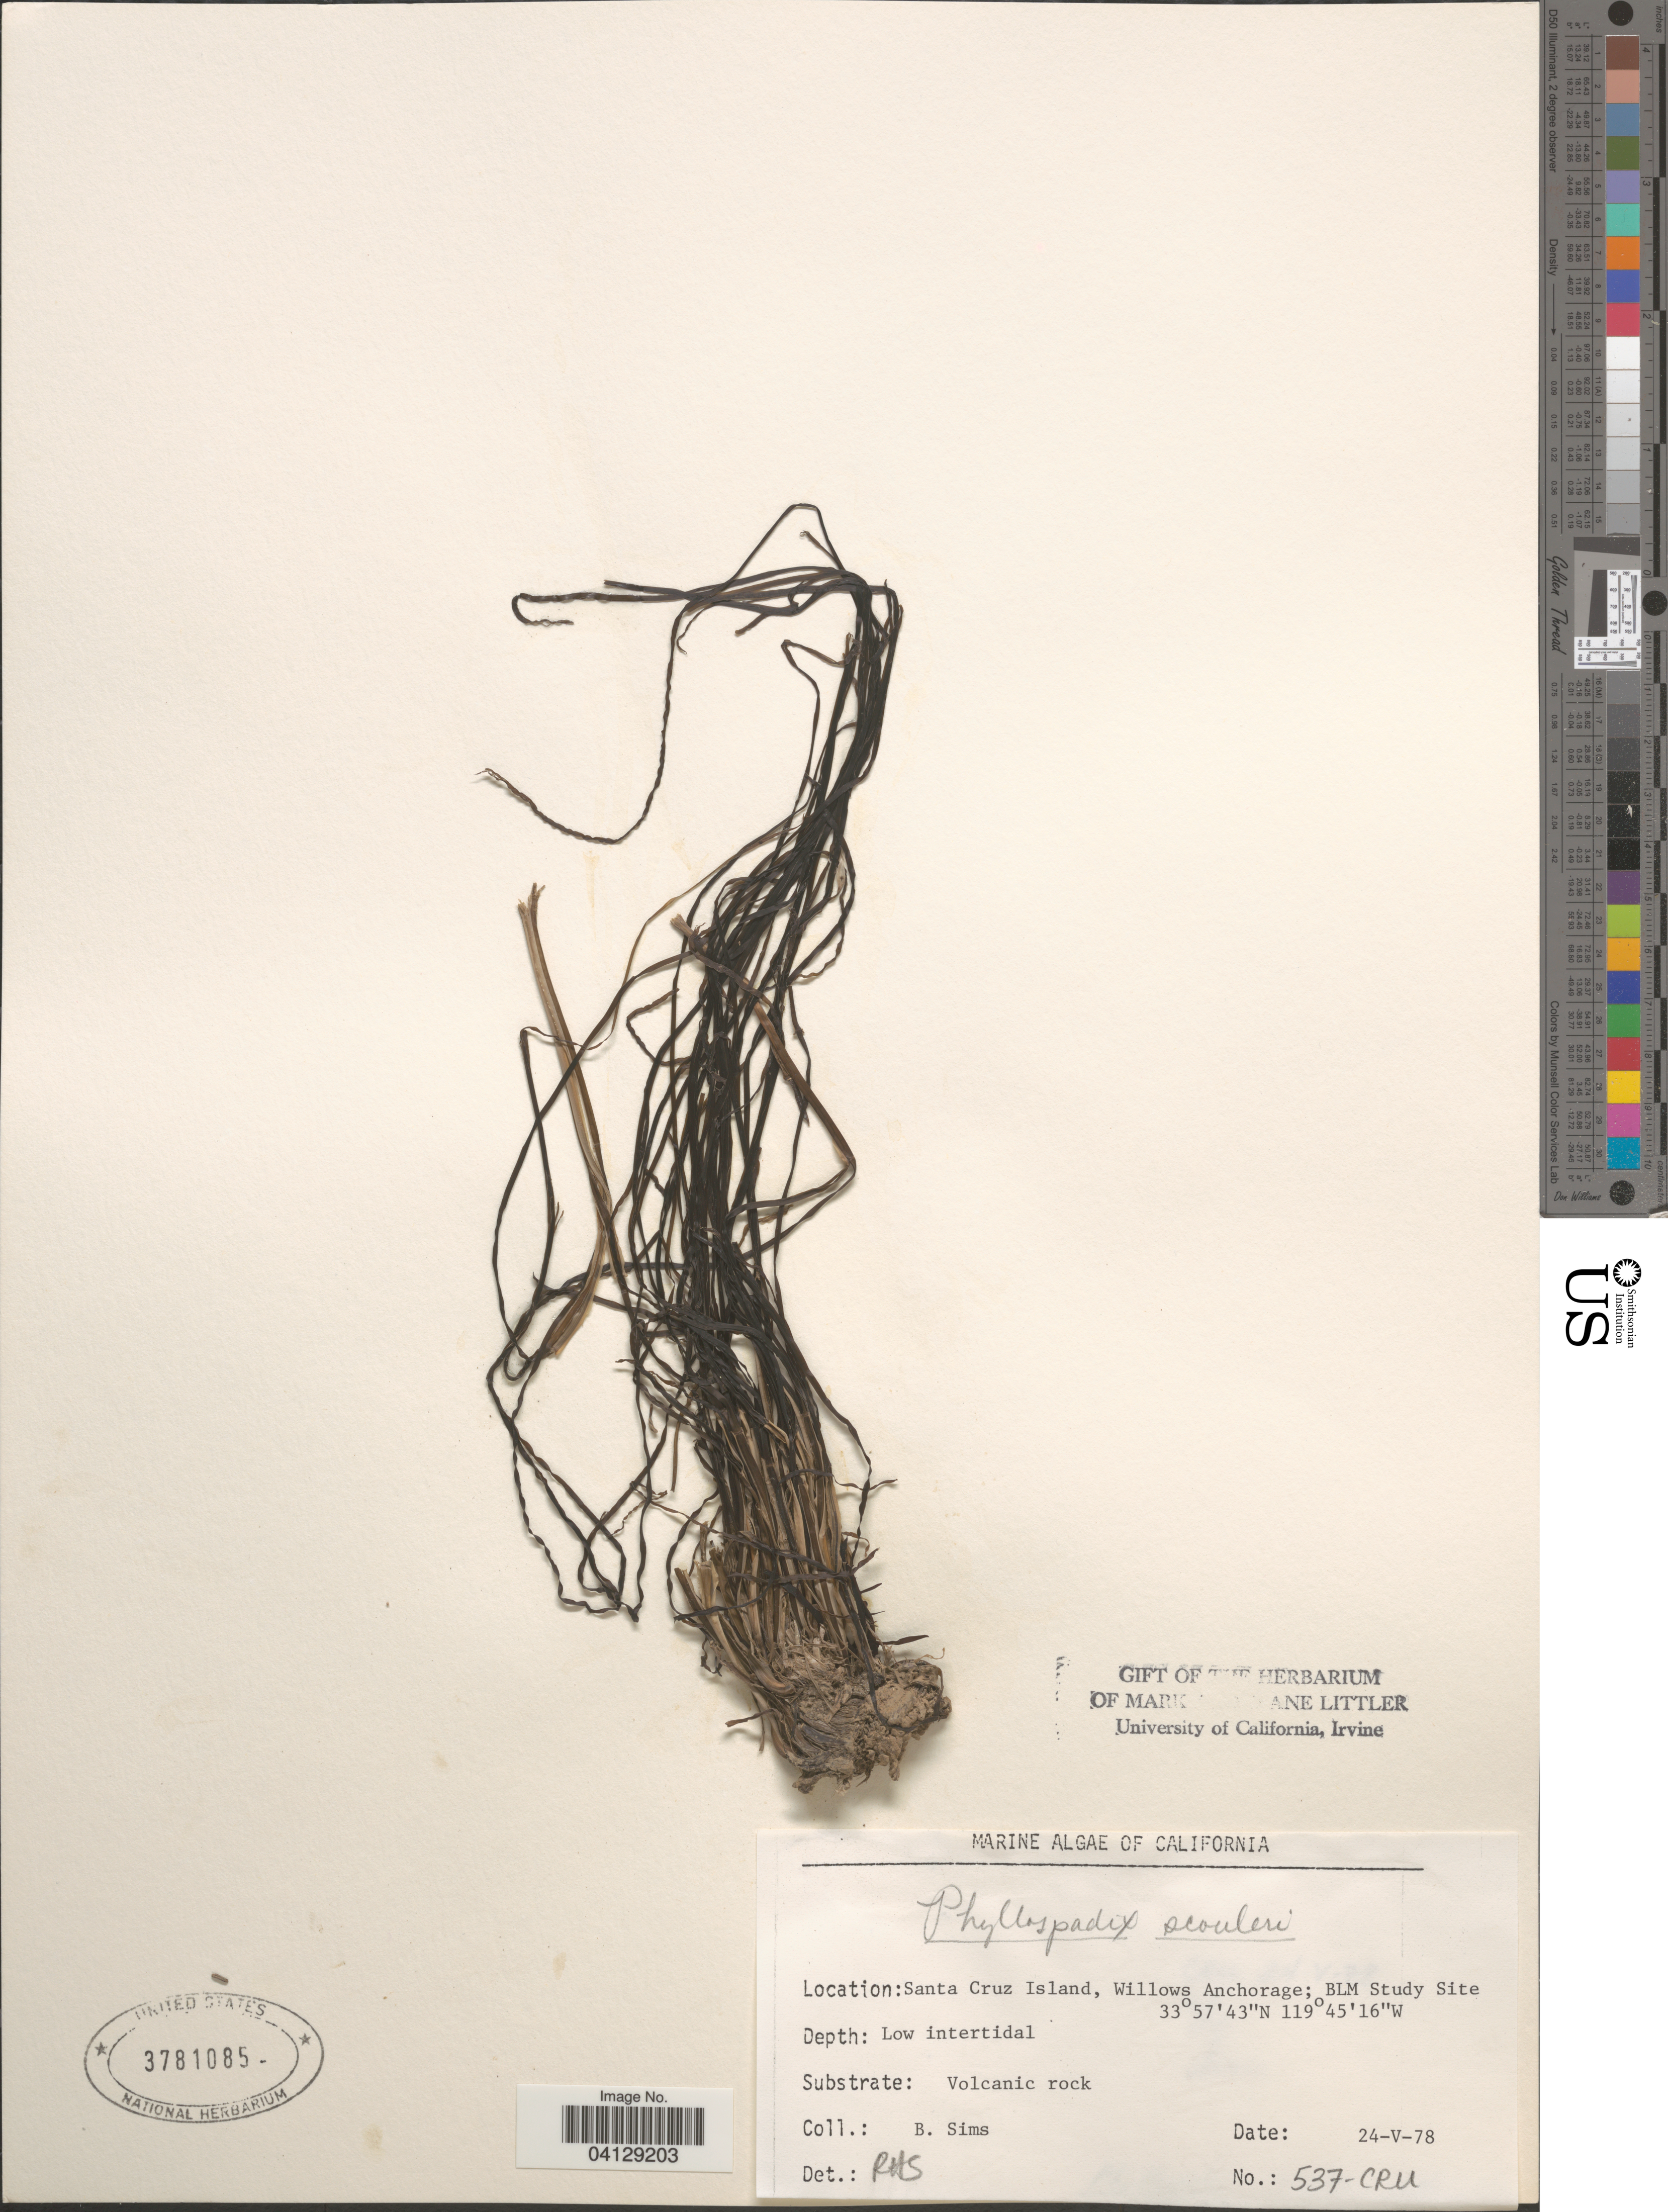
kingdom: Plantae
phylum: Tracheophyta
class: Liliopsida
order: Alismatales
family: Zosteraceae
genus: Phyllospadix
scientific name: Phyllospadix scouleri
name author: Hook.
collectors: B. Sims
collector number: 537-CRU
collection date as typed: Transcribed d/m/y: 24/5/78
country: United States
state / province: California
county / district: Santa Barbara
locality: Santa Cruz Island, Willows Anchorage; BLM Study Site.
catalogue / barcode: US 3781085